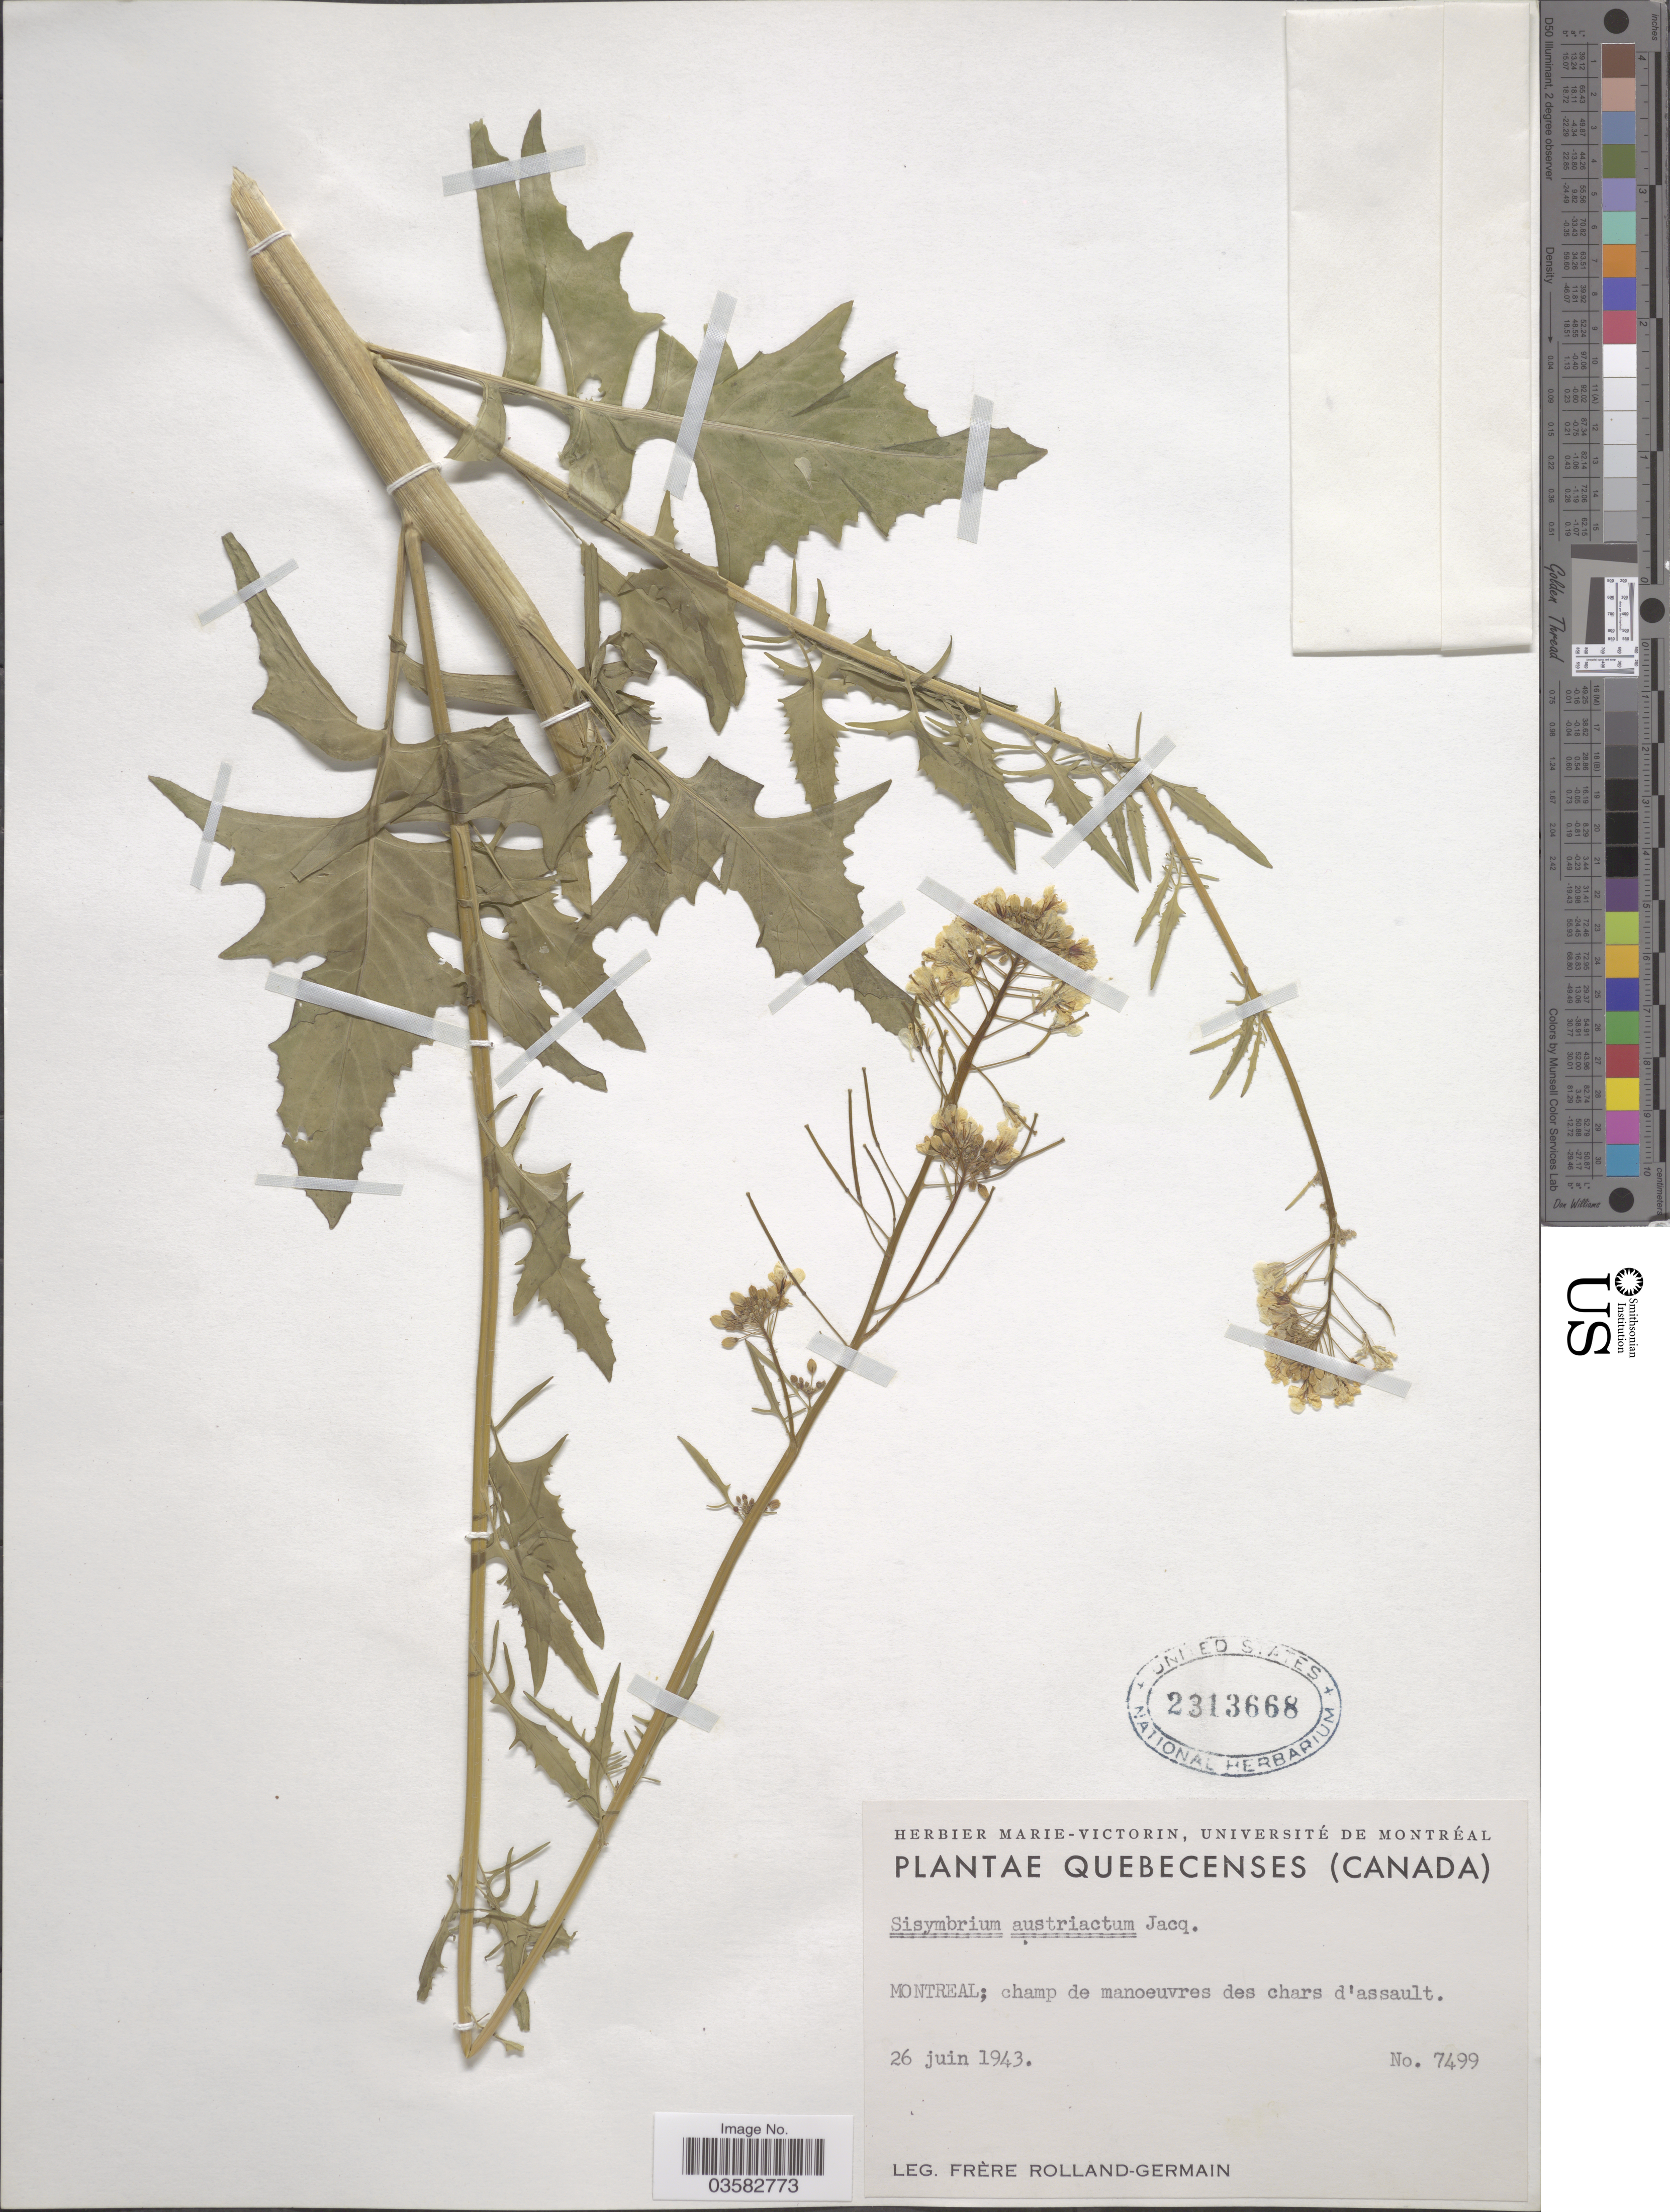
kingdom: Plantae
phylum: Tracheophyta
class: Magnoliopsida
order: Brassicales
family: Brassicaceae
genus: Sisymbrium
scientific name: Sisymbrium austriacum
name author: Jacq.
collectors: Rolland-Germain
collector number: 7499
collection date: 1943-06-26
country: Canada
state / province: Quebec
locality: Montreal; champ de manoeuvres des chars d'assault.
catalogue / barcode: US 2313668